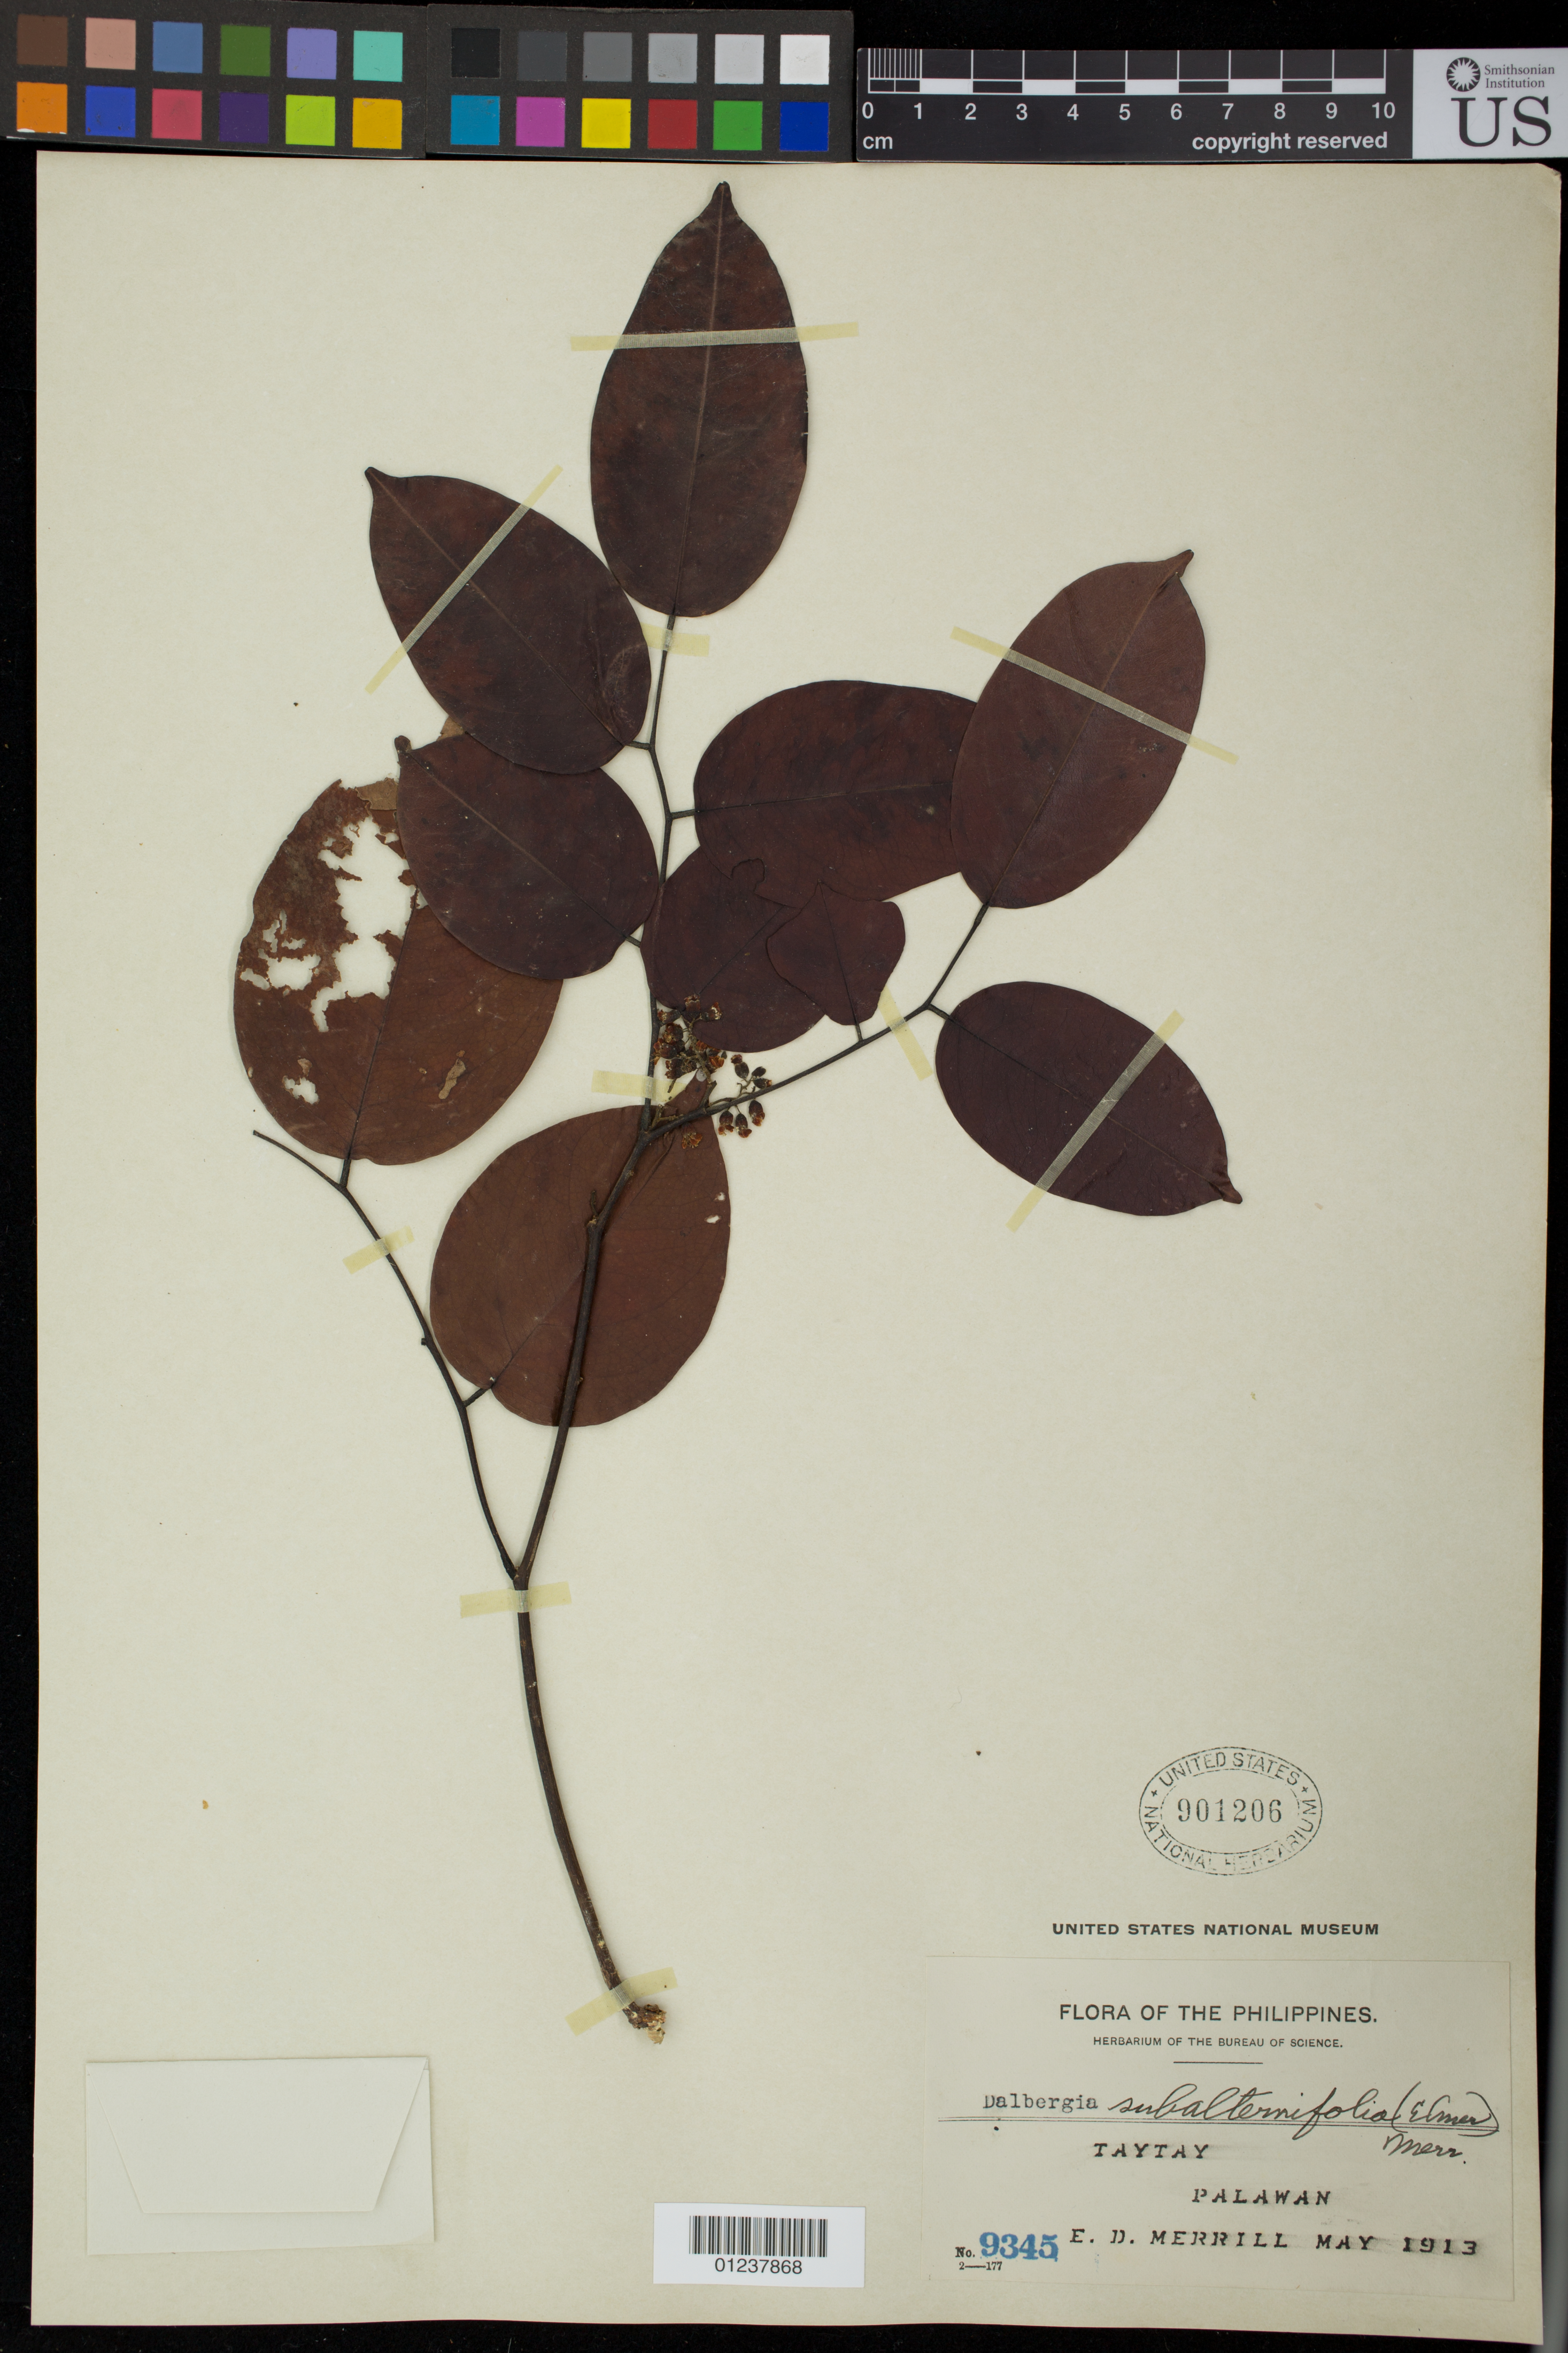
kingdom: Plantae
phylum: Tracheophyta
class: Magnoliopsida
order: Fabales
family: Fabaceae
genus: Dalbergia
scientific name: Dalbergia subalternifolia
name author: Merr.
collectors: E. D. Merrill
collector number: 9345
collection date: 1913-05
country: Philippines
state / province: Mimaropa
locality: Taytay, Palawan.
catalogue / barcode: US 901206